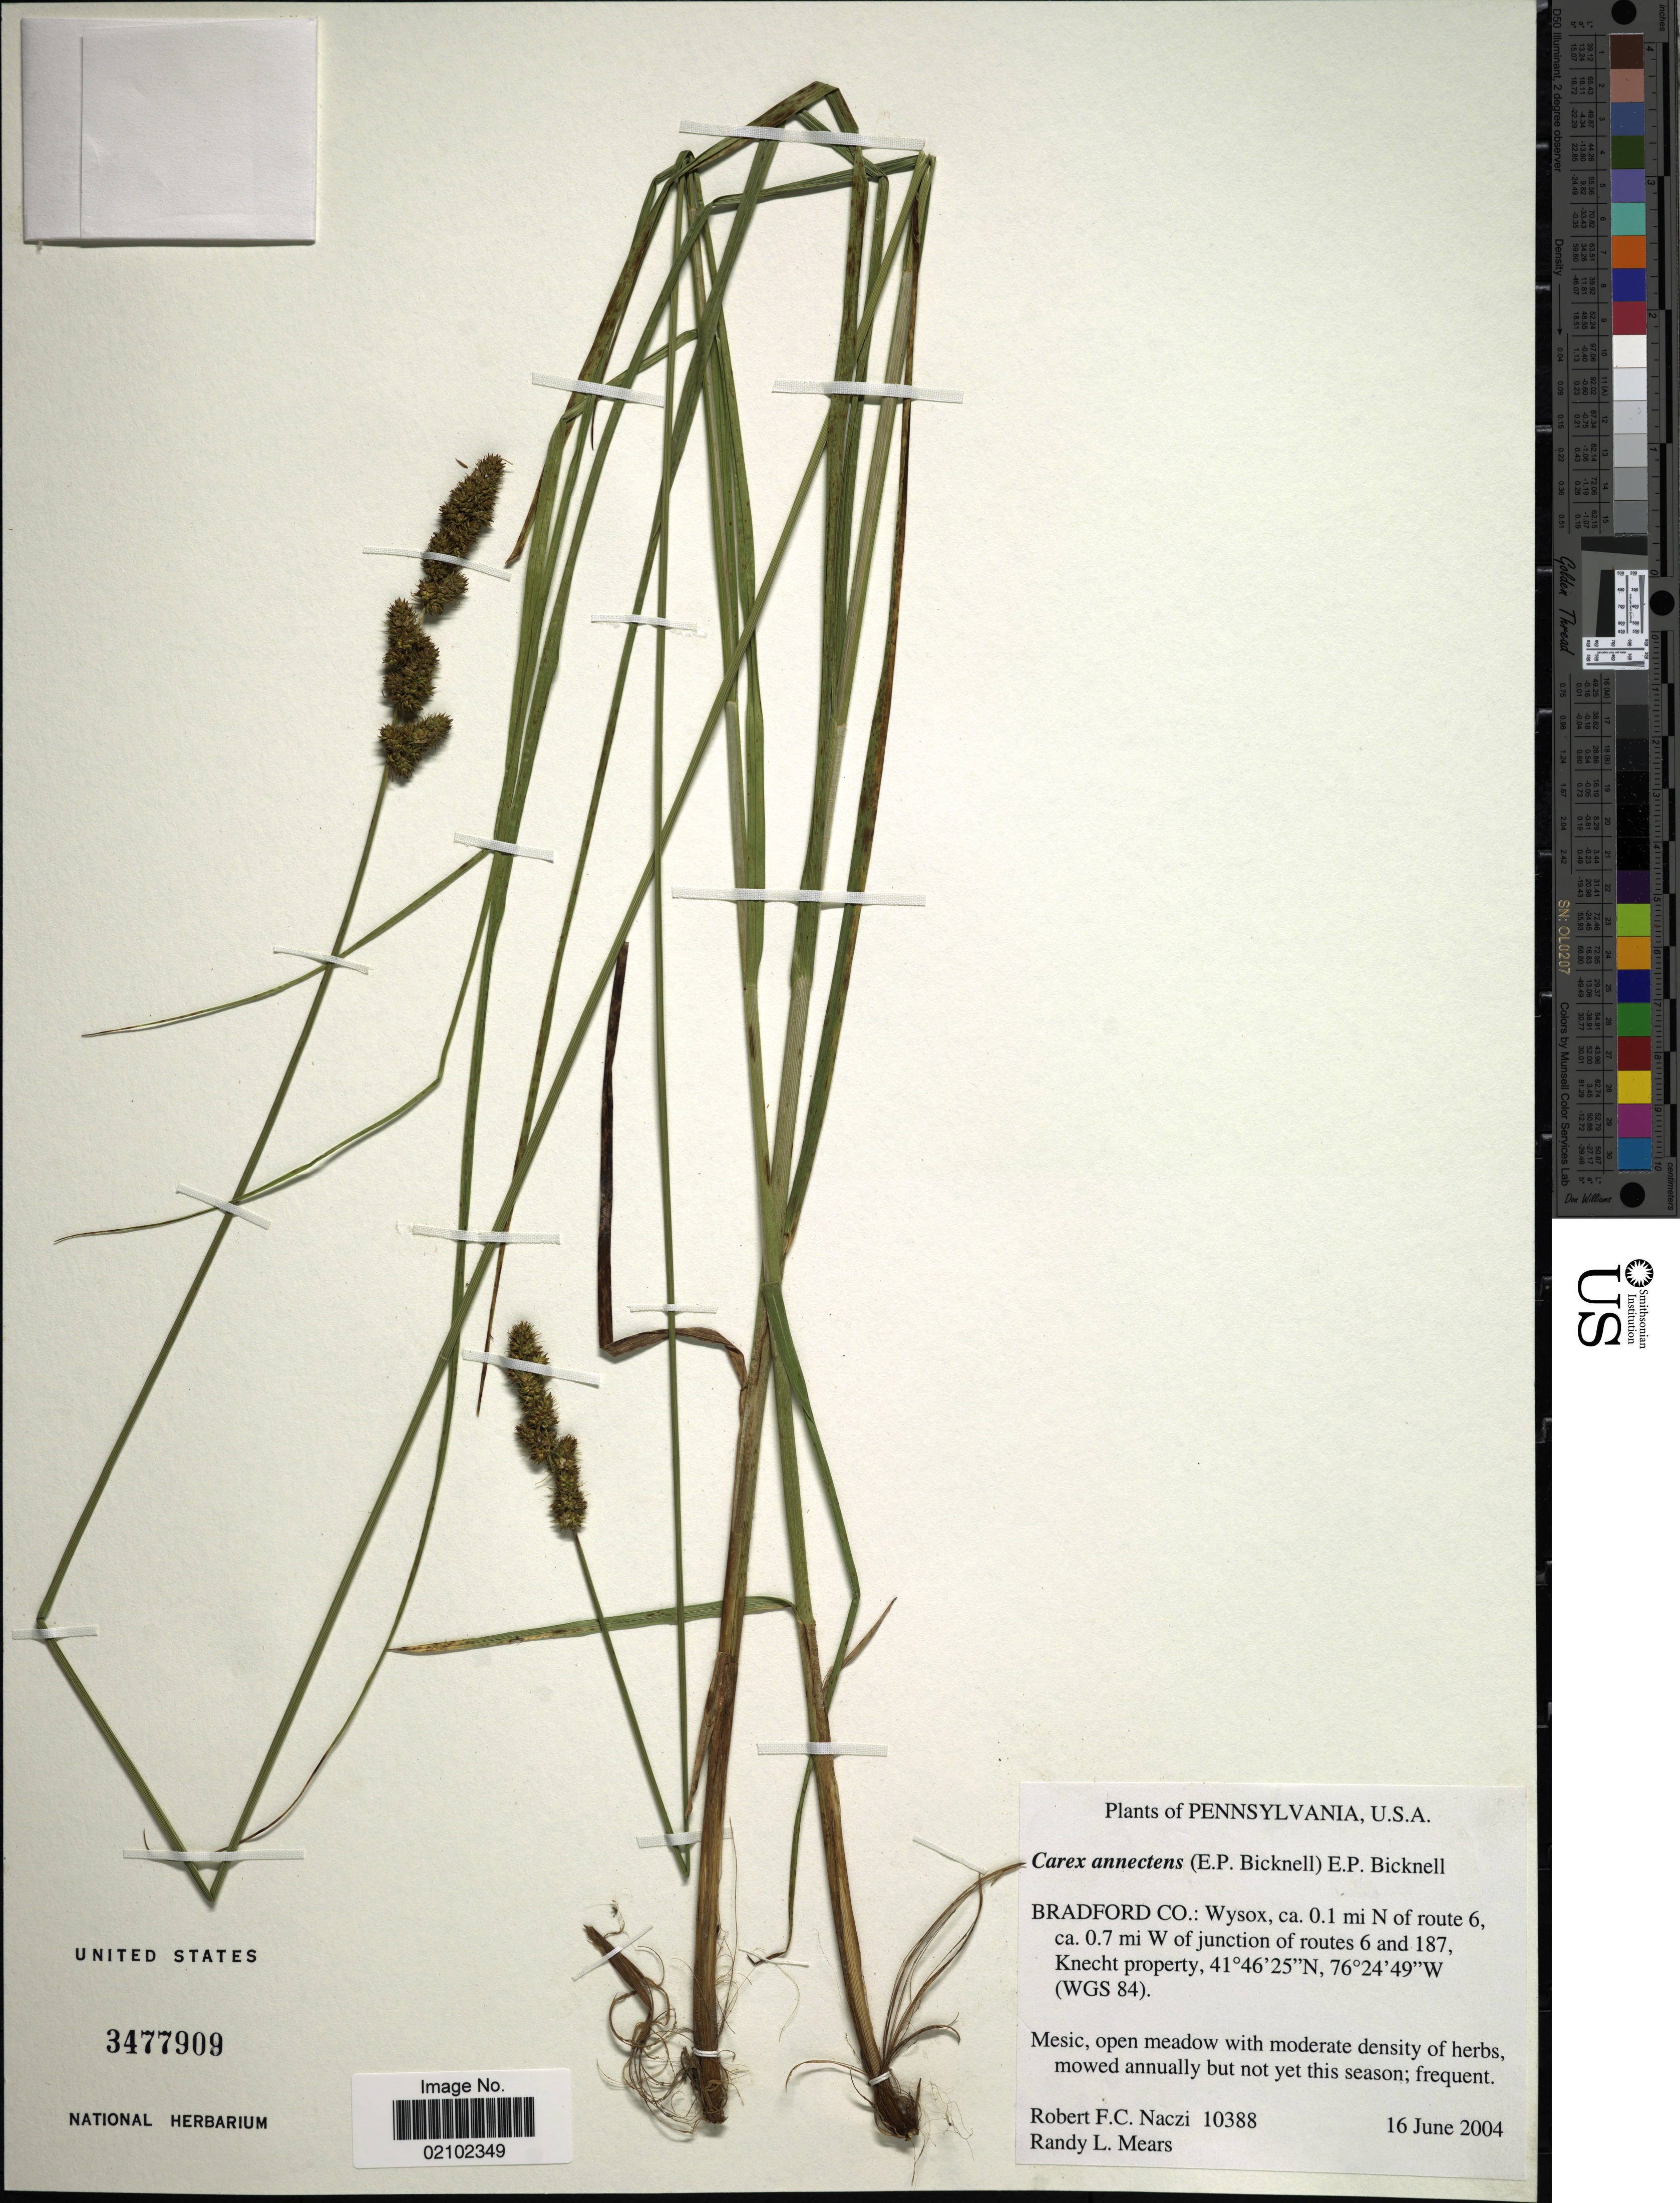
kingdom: Plantae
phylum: Tracheophyta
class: Liliopsida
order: Poales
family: Cyperaceae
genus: Carex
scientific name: Carex annectens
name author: (E.P. Bicknell) E.P. Bicknell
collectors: R. F. C. Naczi & R. Mears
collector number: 10388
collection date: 2004-06-16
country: United States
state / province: Pennsylvania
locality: Bradford Co.: Wysox, ca. 0.1 mi. N of route 6, ca. 0.7 mi W of junction of routes 6 and 187, Knecht property (WGS 84)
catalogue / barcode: US 3477909